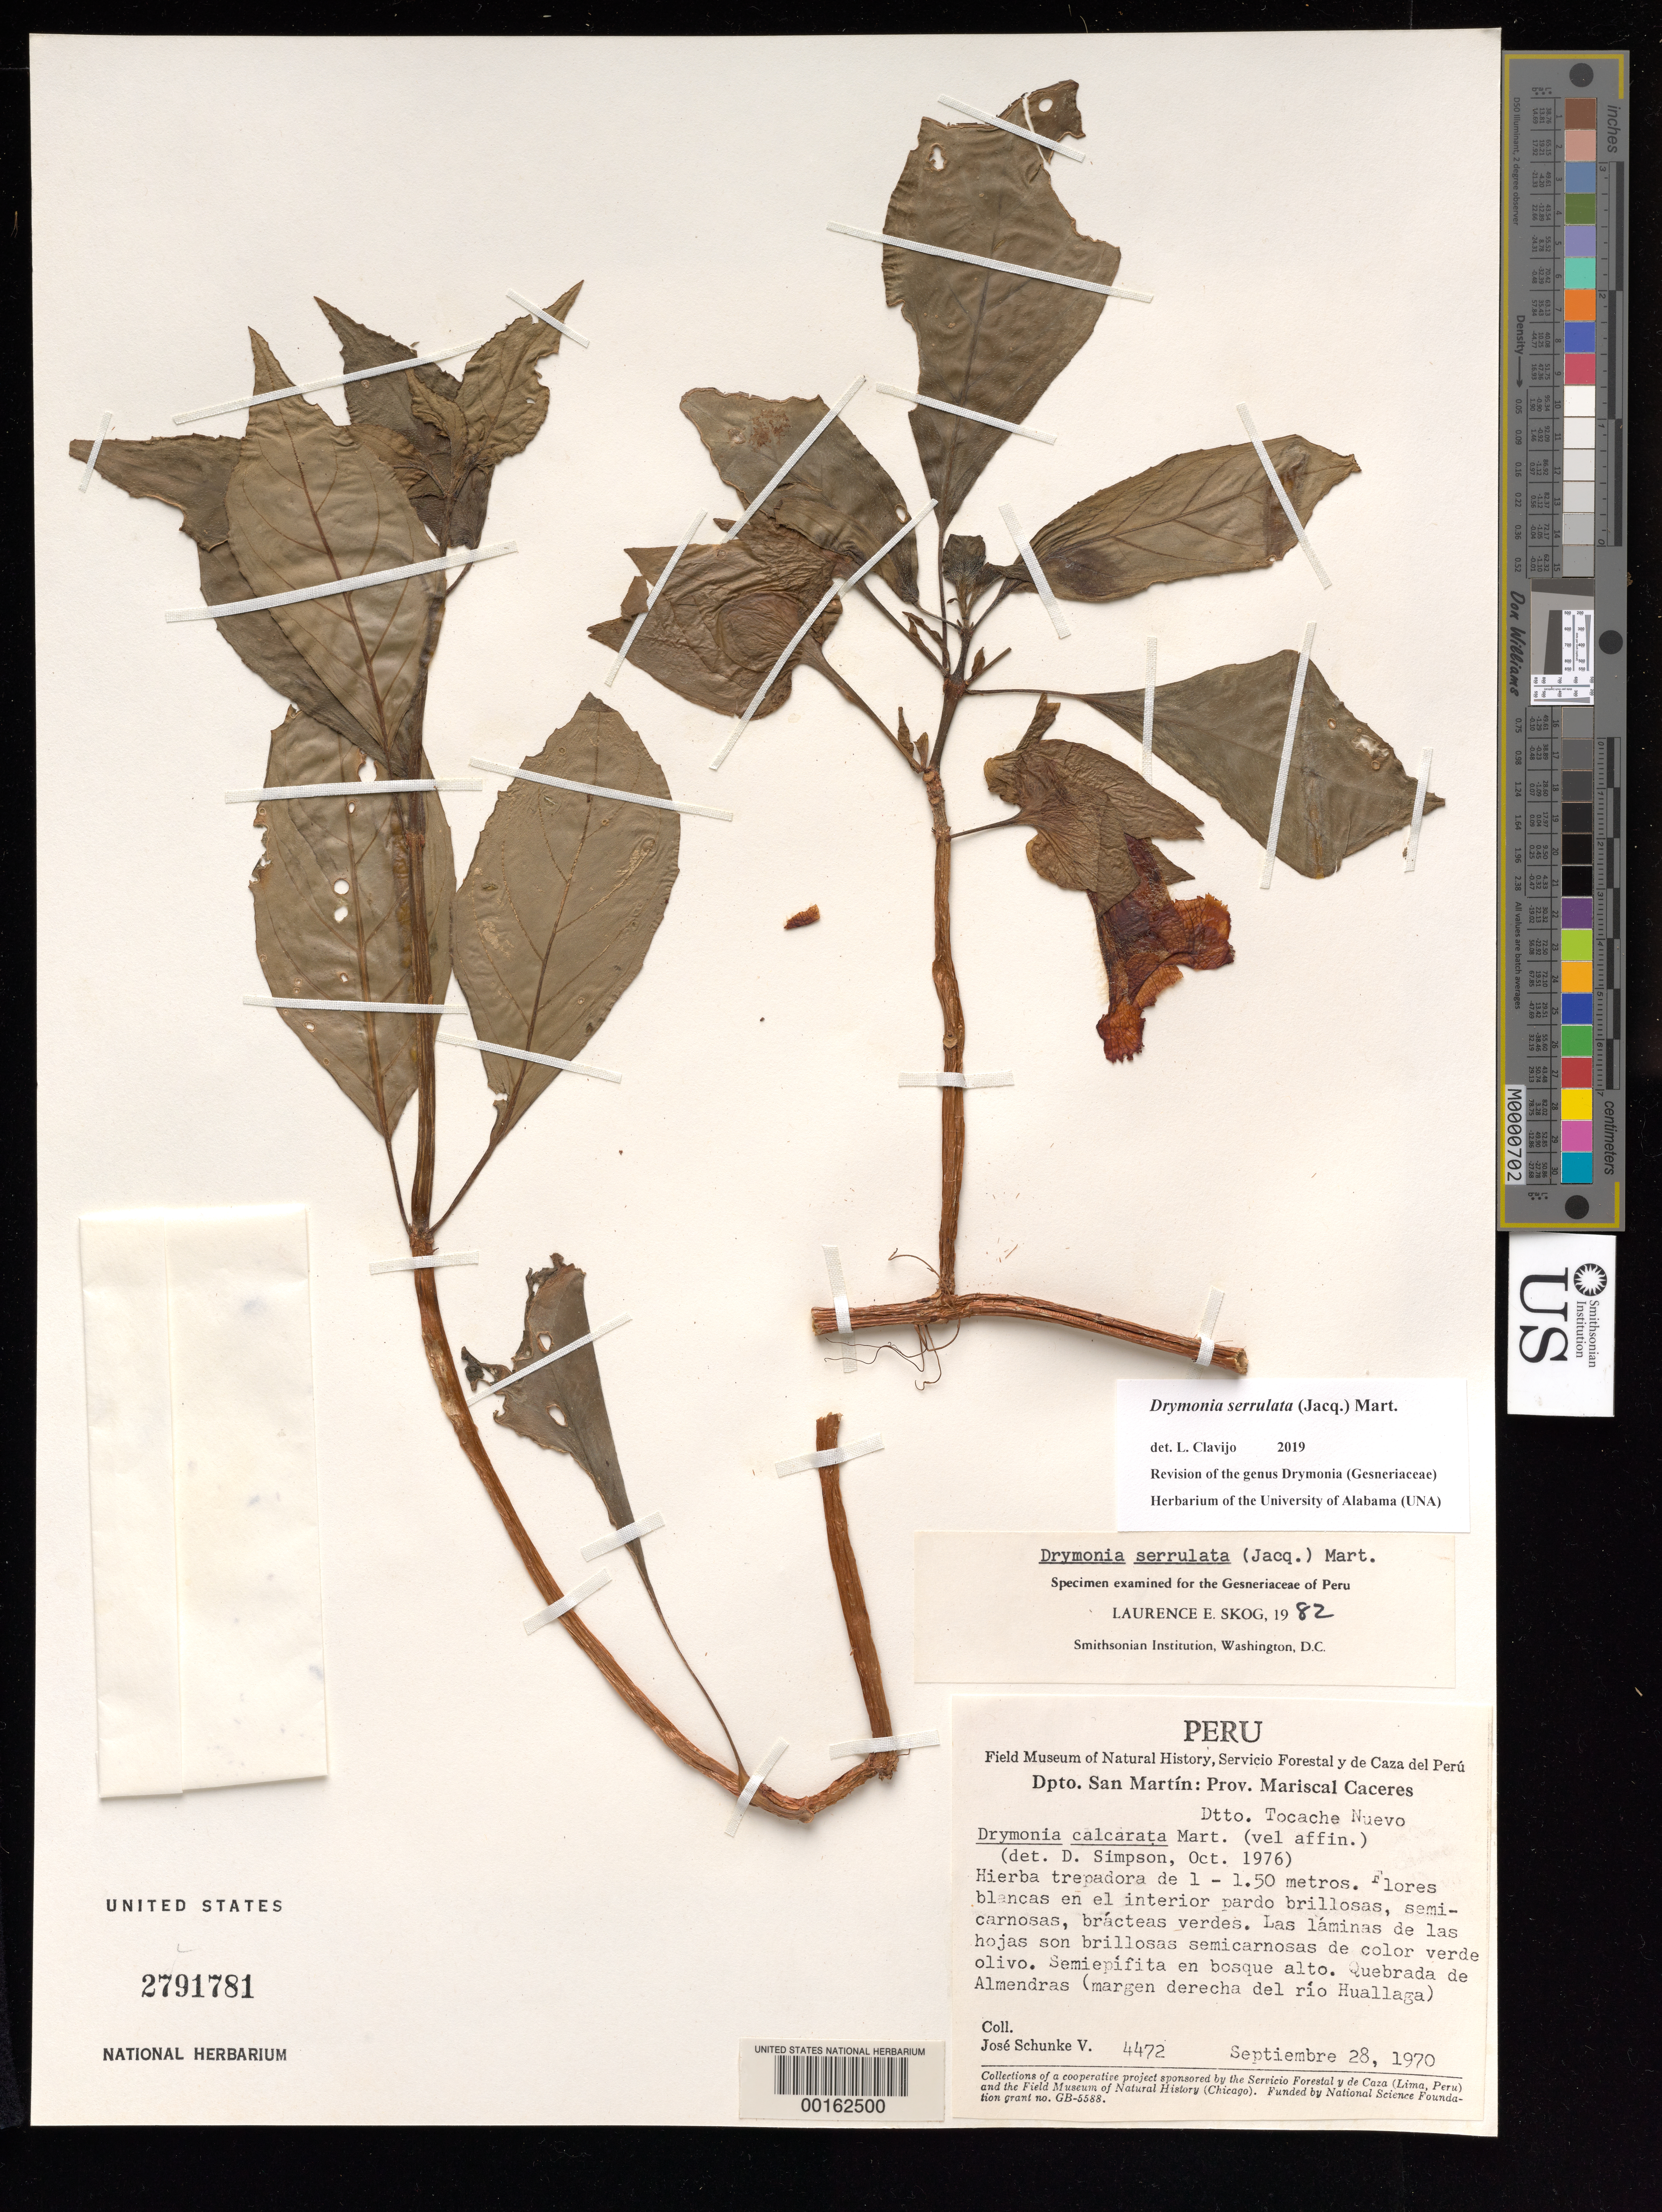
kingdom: Plantae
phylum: Tracheophyta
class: Magnoliopsida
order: Lamiales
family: Gesneriaceae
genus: Drymonia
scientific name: Drymonia serrulata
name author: (Jacq.) Mart.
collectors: J. Schunke Vigo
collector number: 4472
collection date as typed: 28 Sep 1970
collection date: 1970-09-28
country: Peru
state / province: San Martín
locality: Prov. Mariscal Cáceres, Dtto. Tocache Nuevo, Quebrada of Almendras (right hand bank of Rio Huallaga)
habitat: Semiepiphyte in tall forest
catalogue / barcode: US 2791781